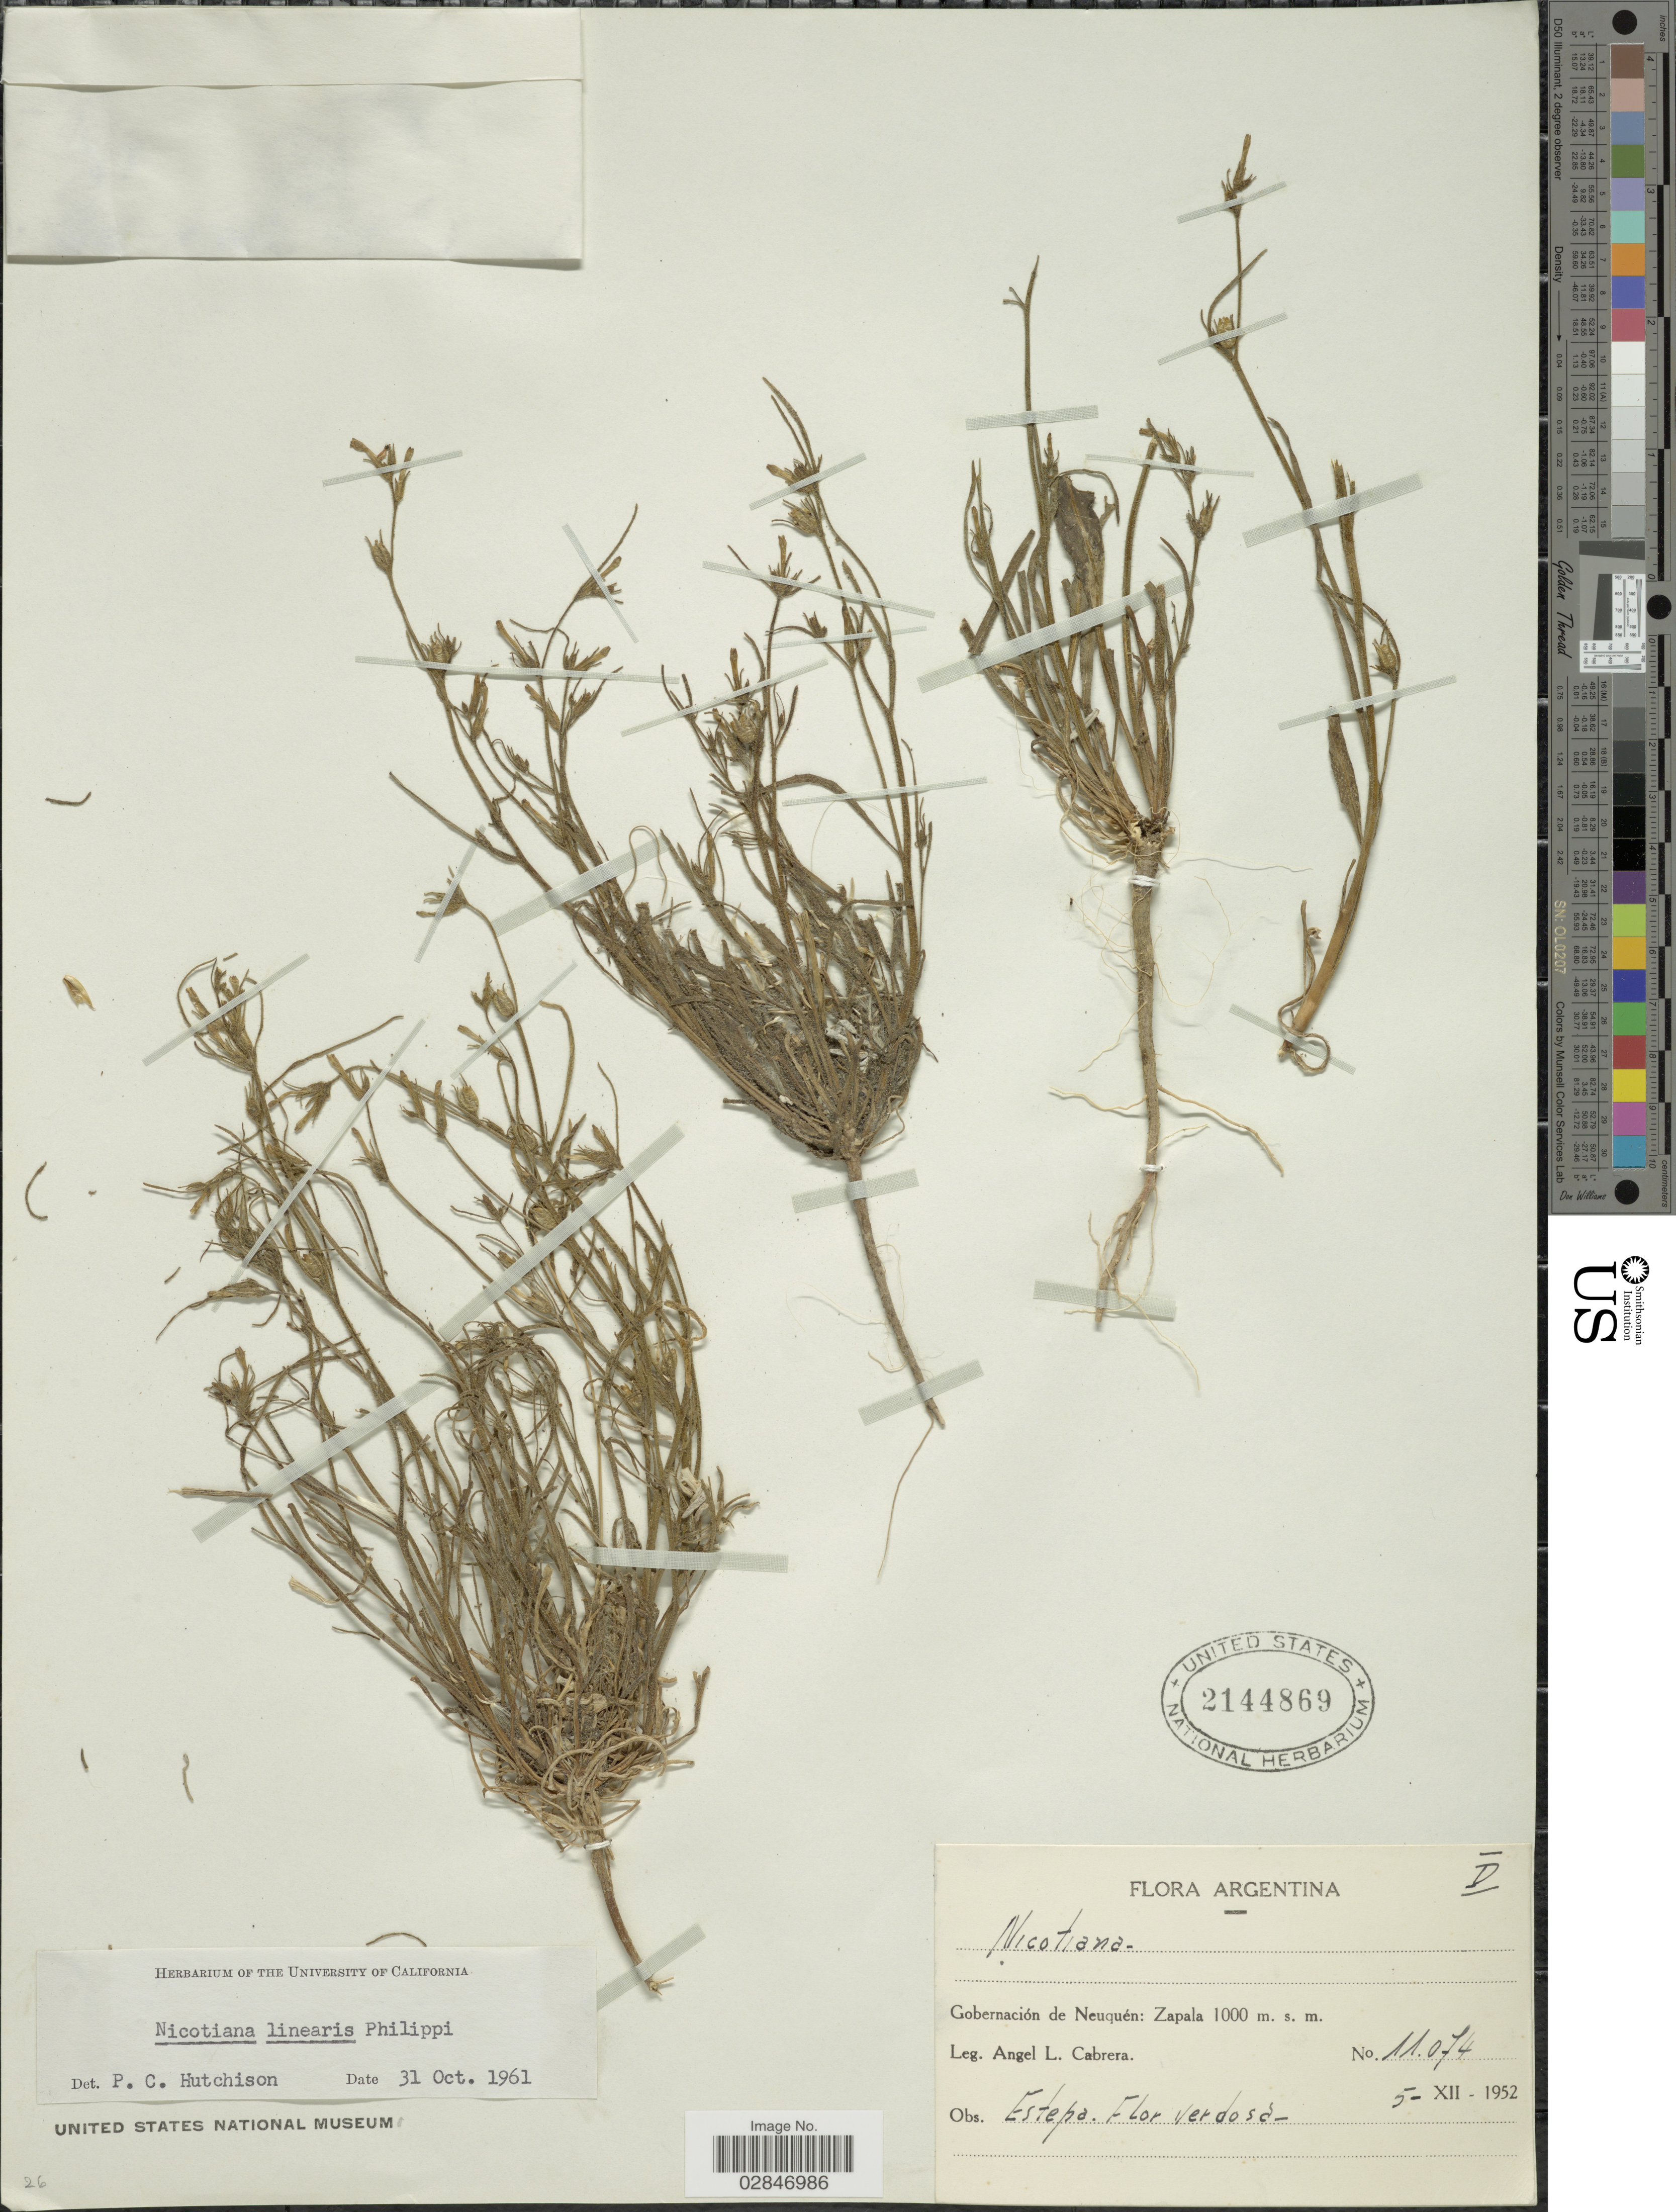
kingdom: Plantae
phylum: Tracheophyta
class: Magnoliopsida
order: Solanales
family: Solanaceae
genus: Nicotiana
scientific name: Nicotiana linearis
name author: Phil.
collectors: A. L. Cabrera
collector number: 11074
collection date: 1952-12-05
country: Argentina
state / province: Neuquen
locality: Gobernación de Neuquén: Zapala.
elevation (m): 1000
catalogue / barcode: US 2144869